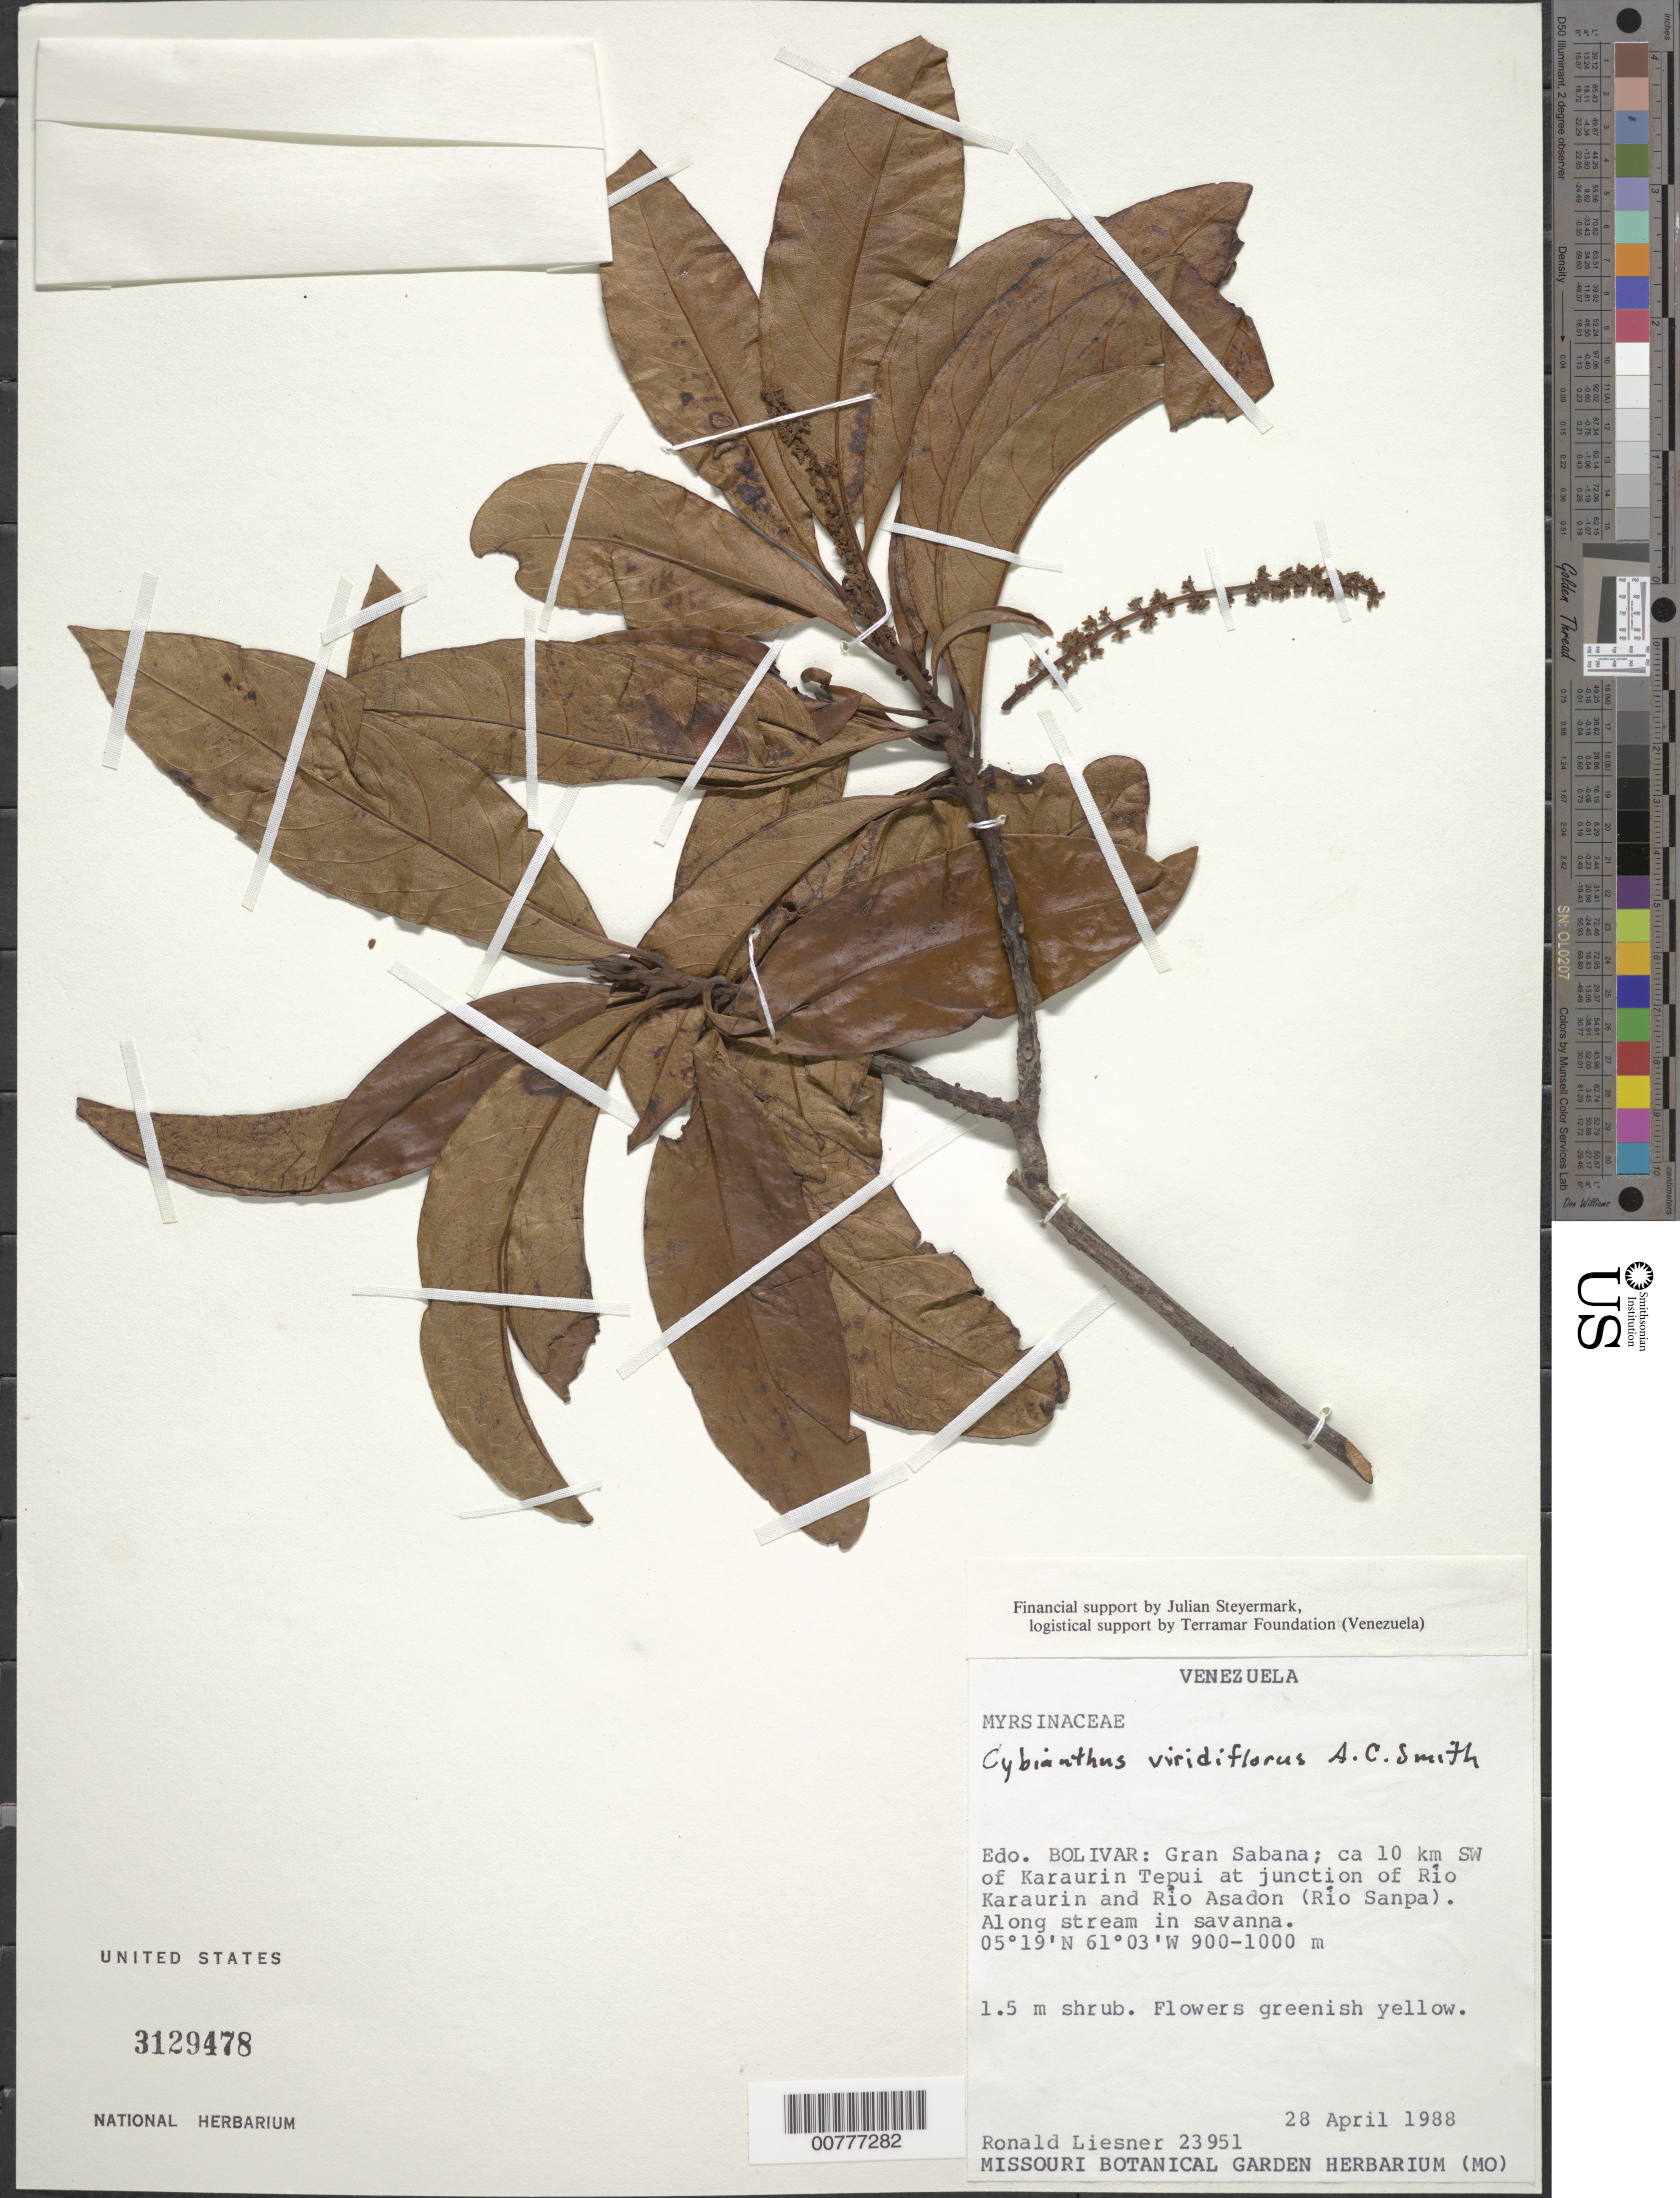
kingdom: Plantae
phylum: Tracheophyta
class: Magnoliopsida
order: Ericales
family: Primulaceae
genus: Cybianthus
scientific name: Cybianthus viridiflorus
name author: A.C. Sm.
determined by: Pipoly, J. J., III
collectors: R. L. Liesner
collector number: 23951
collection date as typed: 28-Apr-88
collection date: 1988-04-28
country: Venezuela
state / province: Bolívar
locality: Gran Sabana, ca 10 km SW of Karaurin tepuí at junction of Río Karaurin and Río Asadon (Río Sanpa)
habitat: Along stream in savanna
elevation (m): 900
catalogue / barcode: US 3129478